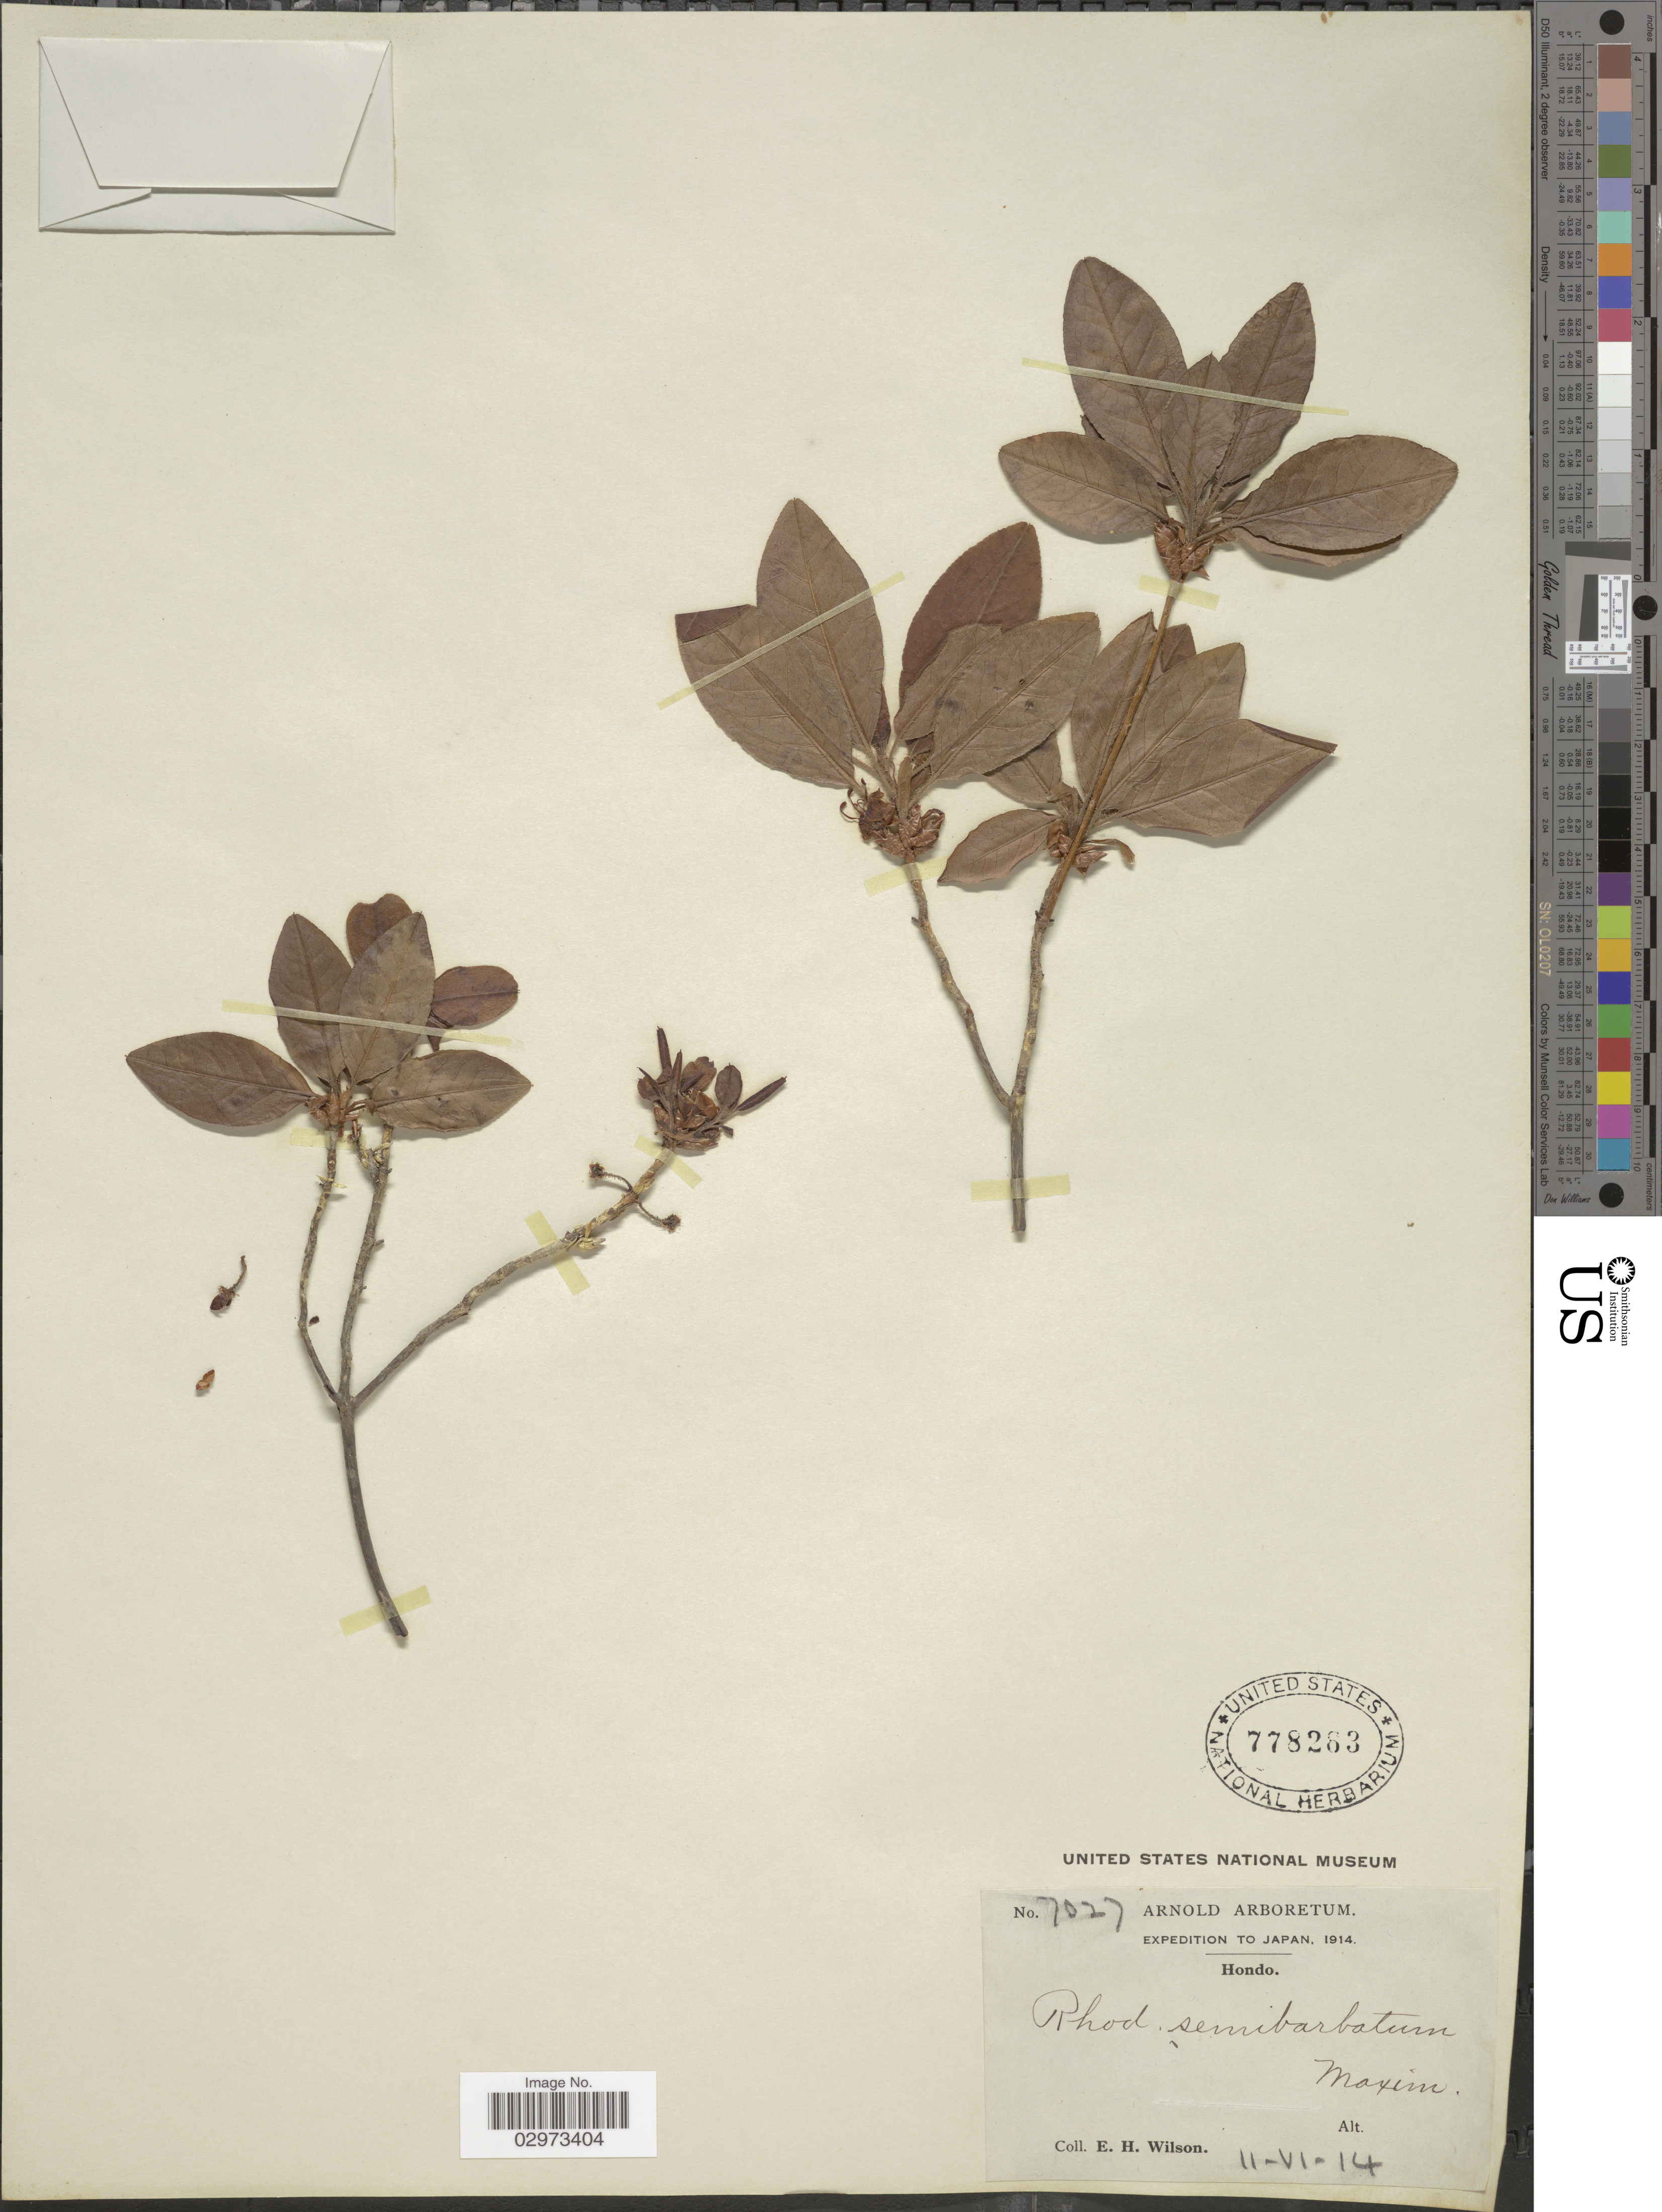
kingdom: Plantae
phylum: Tracheophyta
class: Magnoliopsida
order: Ericales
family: Ericaceae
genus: Rhododendron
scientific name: Rhododendron semibarbatum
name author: Maxim.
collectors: E. Wilson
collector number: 7027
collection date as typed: Transcribed d/m/y: 11/6/14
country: Japan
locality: Japan. Hondo.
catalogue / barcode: US 778263